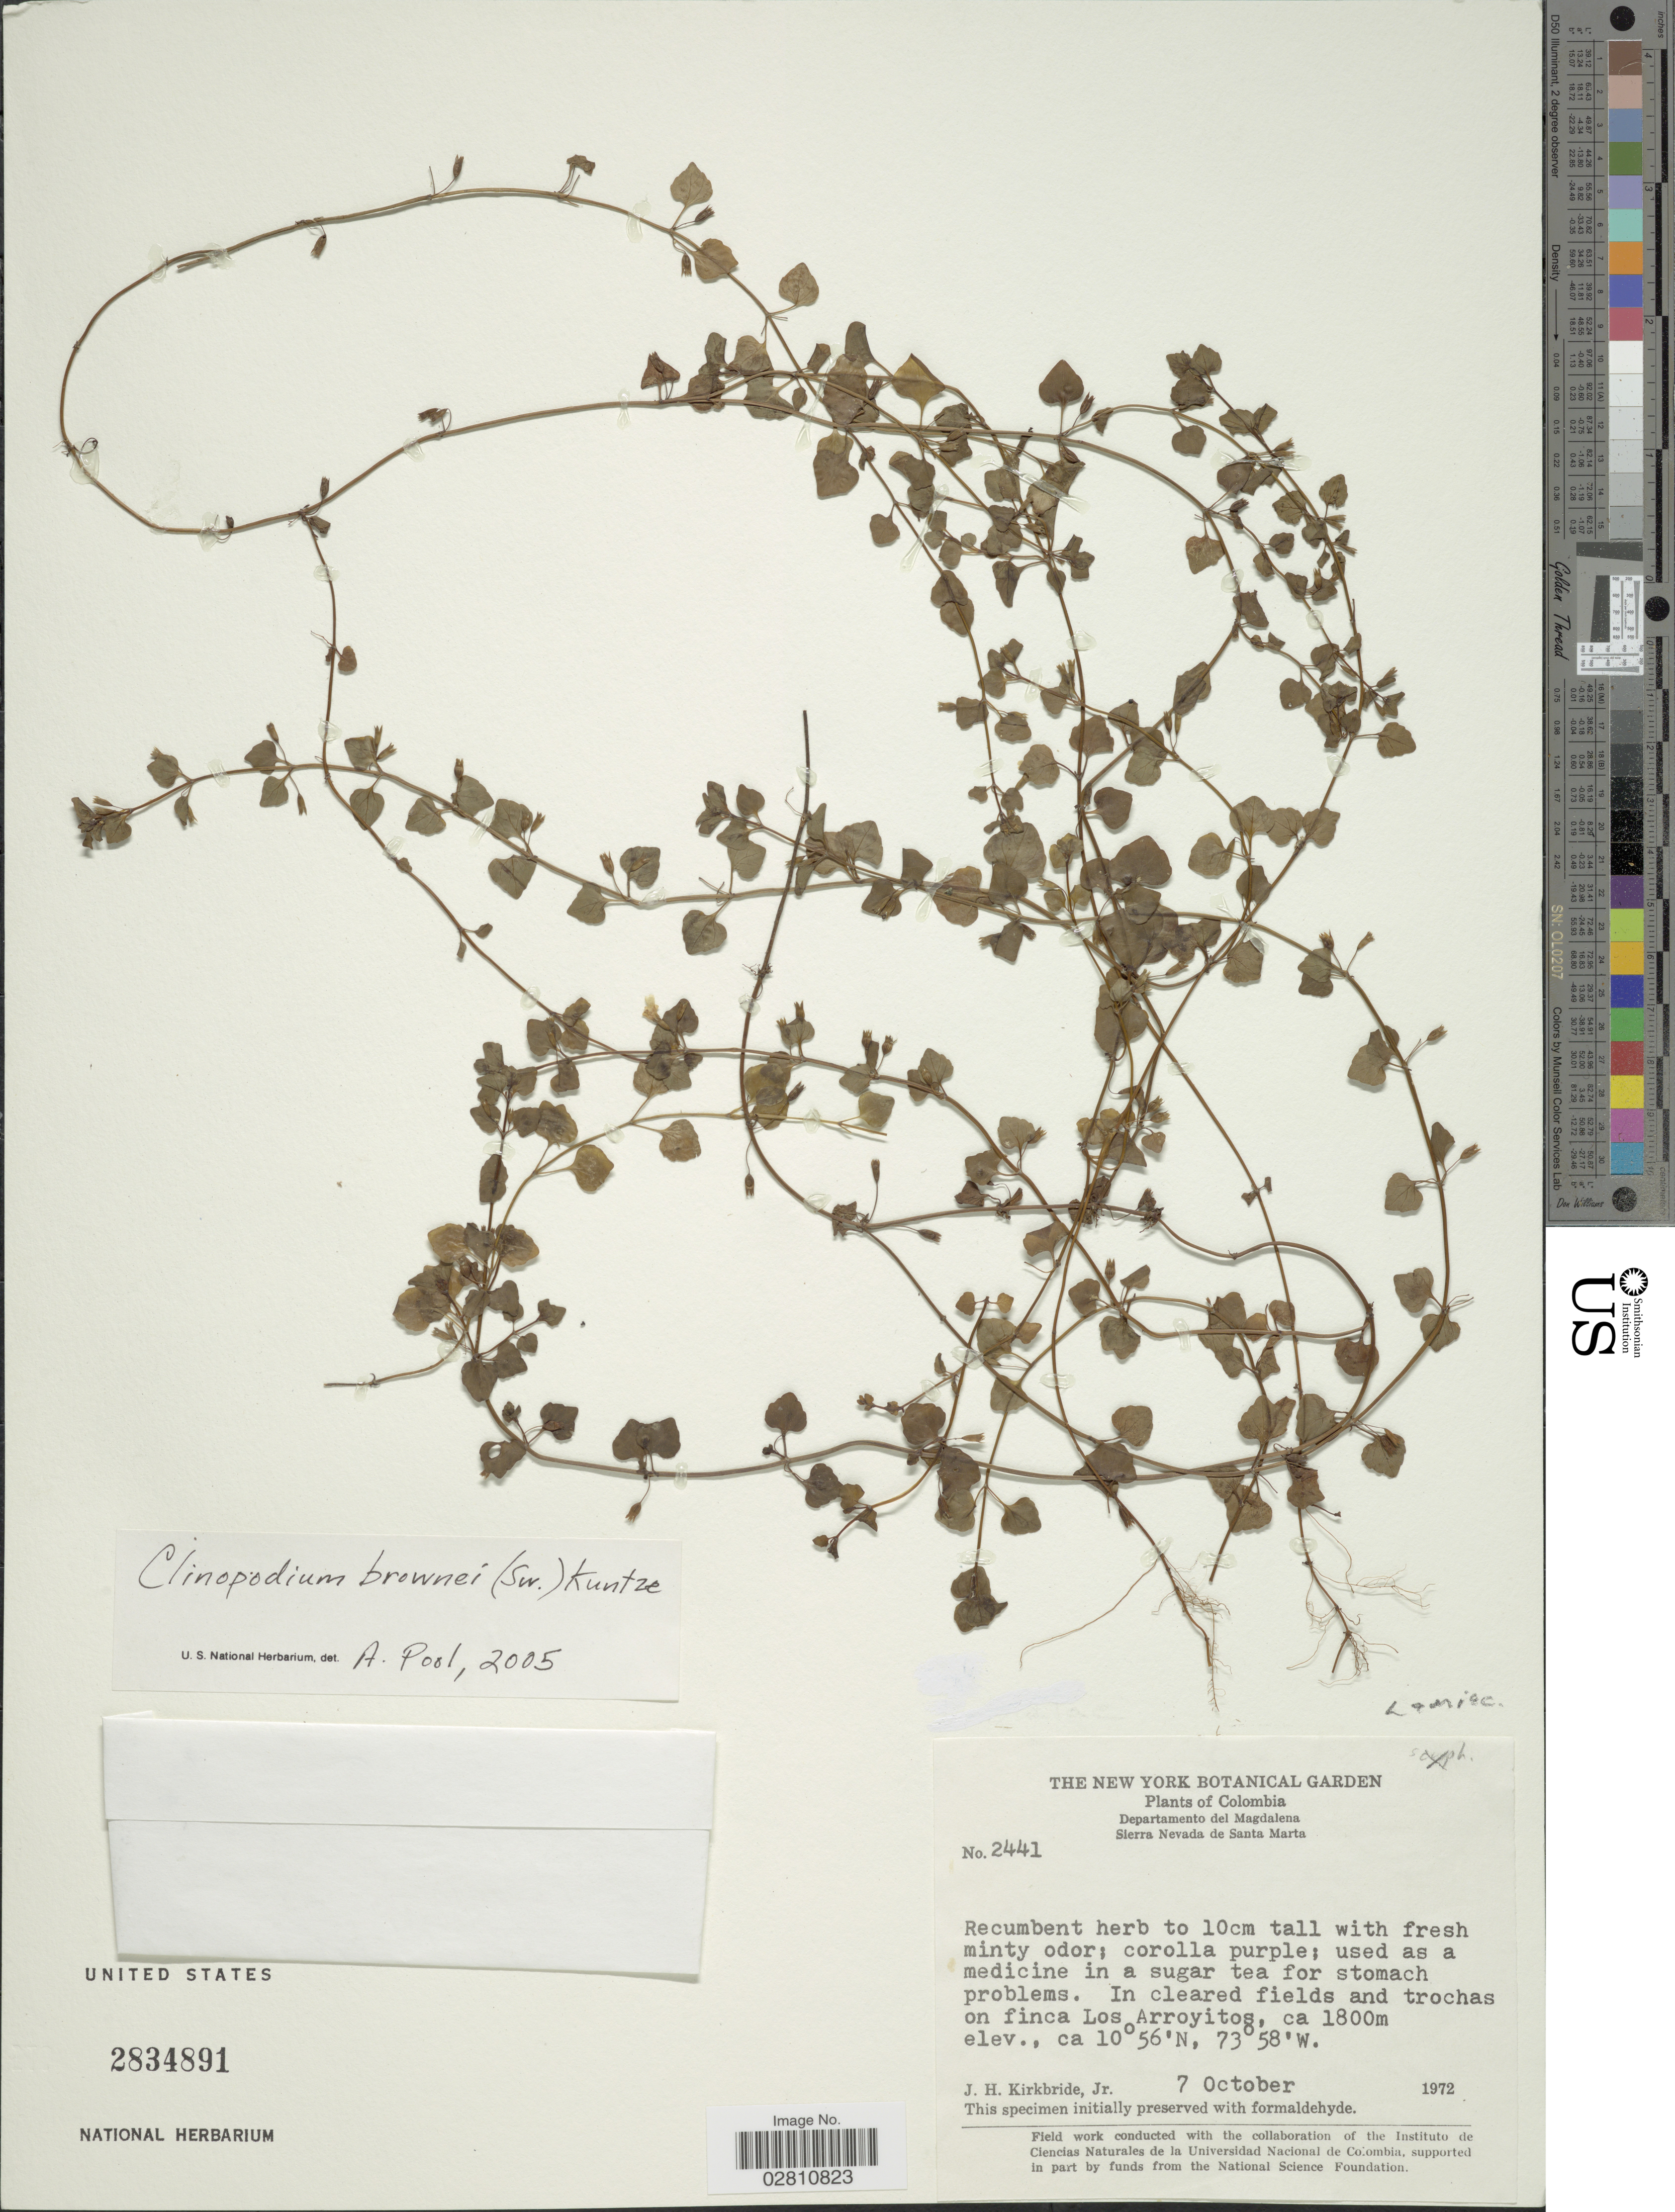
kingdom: Plantae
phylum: Tracheophyta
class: Magnoliopsida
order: Lamiales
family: Lamiaceae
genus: Clinopodium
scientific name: Clinopodium brownei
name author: (Sw.) Kuntze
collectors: J. H. Kirkbride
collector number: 2441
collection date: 1972-10-07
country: Colombia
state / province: Magdalena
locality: Departamento del Magdalena, Sierra Nevada de Santa Marta. In cleared fields and trochas on finca Los Arroyitos.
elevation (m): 1800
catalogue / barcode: US 2834891